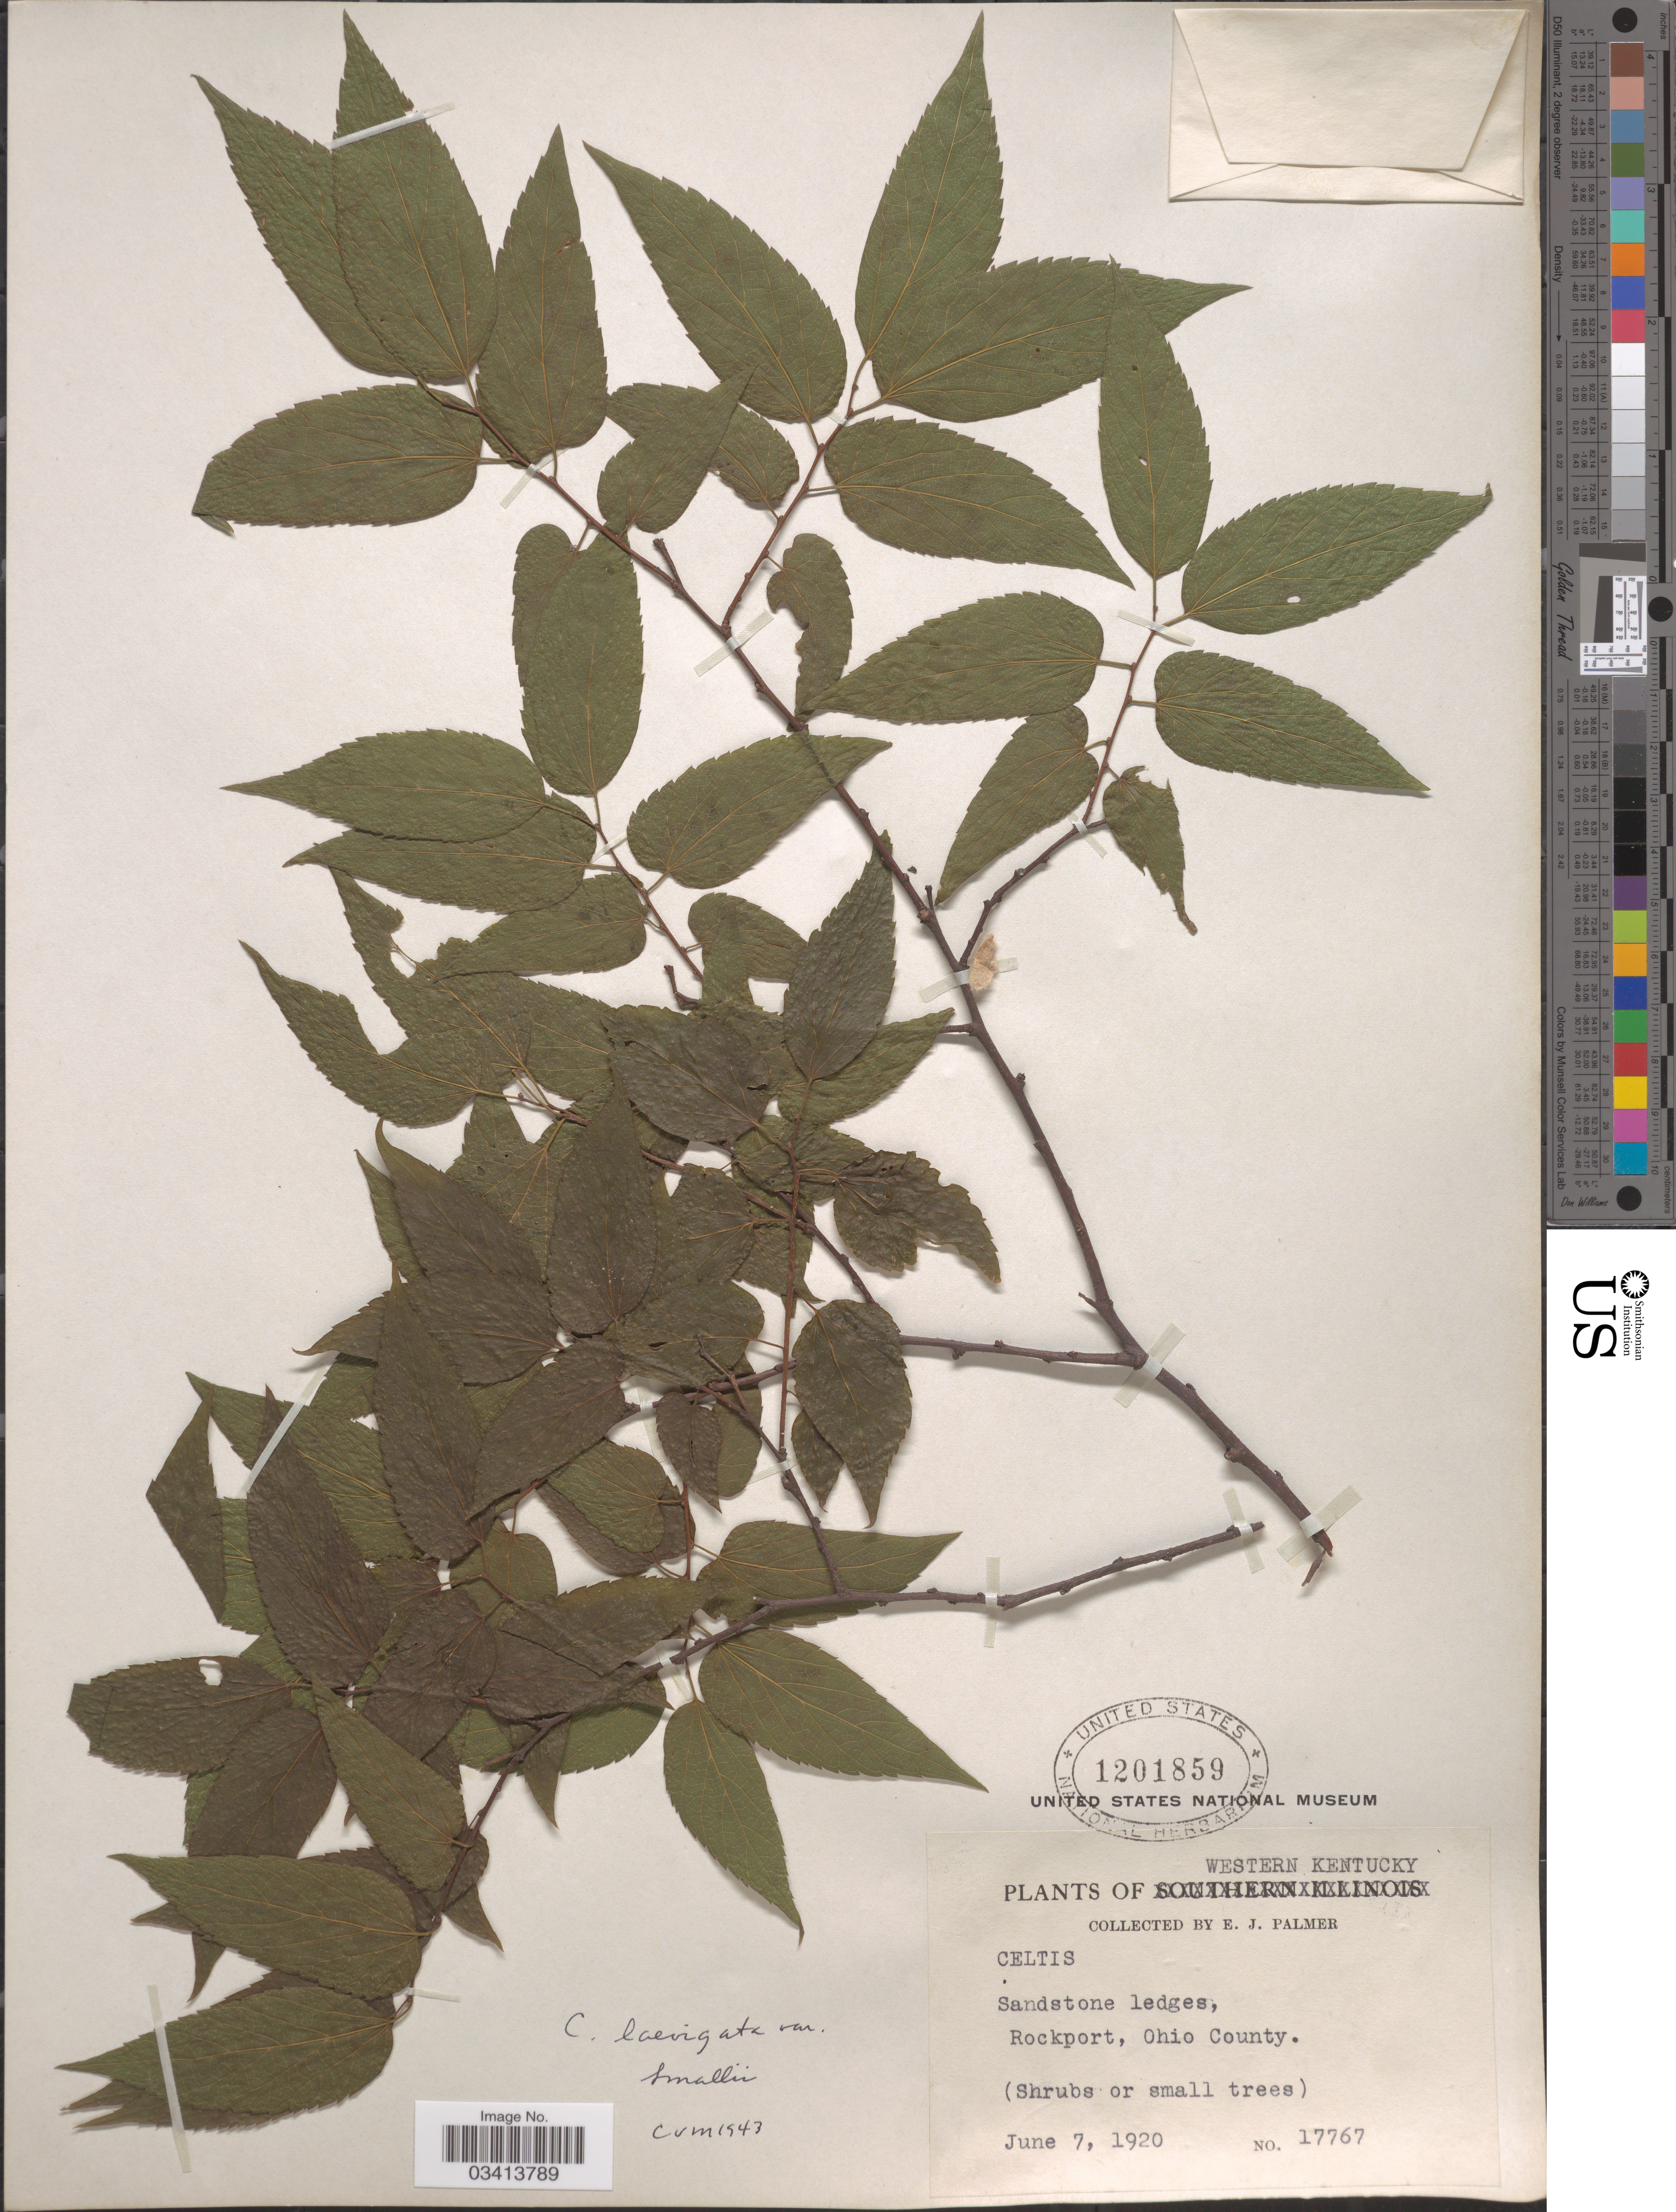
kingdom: Plantae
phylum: Tracheophyta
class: Magnoliopsida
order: Rosales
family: Cannabaceae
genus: Celtis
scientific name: Celtis laevigata var. smallii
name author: (Beadle) Sarg.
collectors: E. J. Palmer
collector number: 17767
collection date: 1920-06-07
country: United States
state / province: Kentucky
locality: Western Kentucky. Rockport, Ohio County.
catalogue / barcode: US 1201859